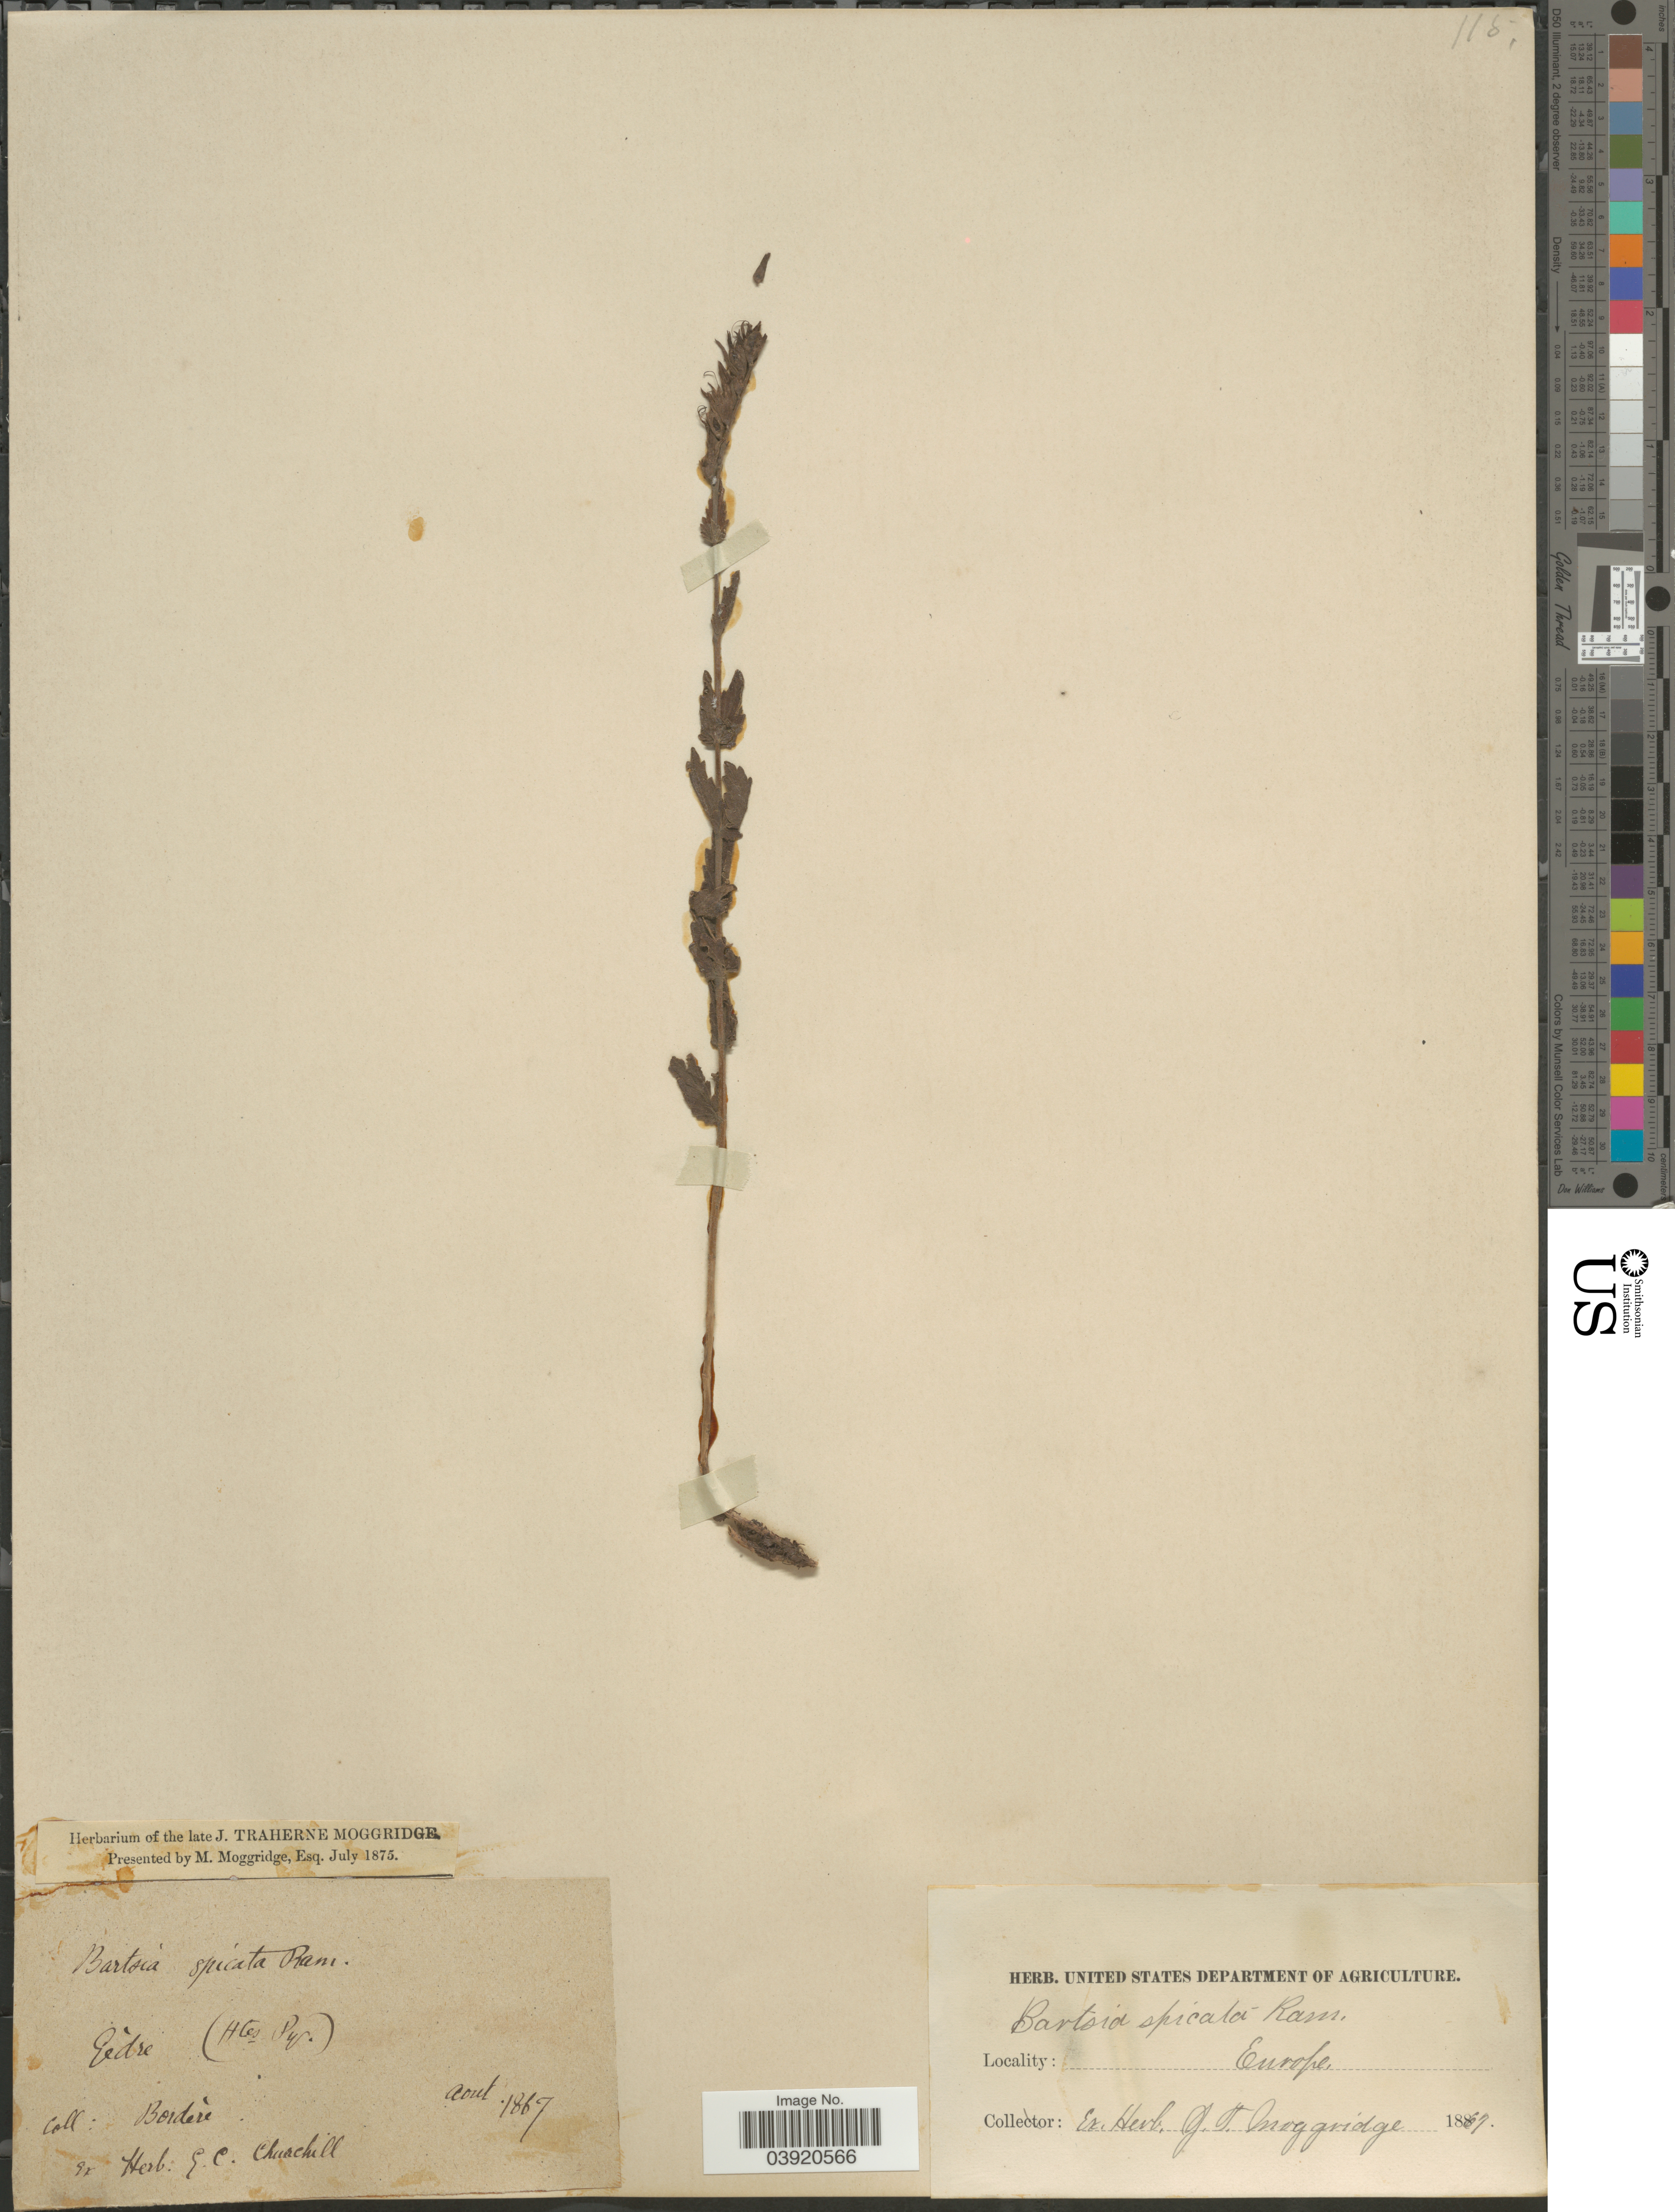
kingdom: Plantae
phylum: Tracheophyta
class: Magnoliopsida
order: Lamiales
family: Orobanchaceae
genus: Bartsia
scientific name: Bartsia spicata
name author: Ramond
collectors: -. Bordère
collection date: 1867-08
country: France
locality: Gèdre (Htes Pyr).